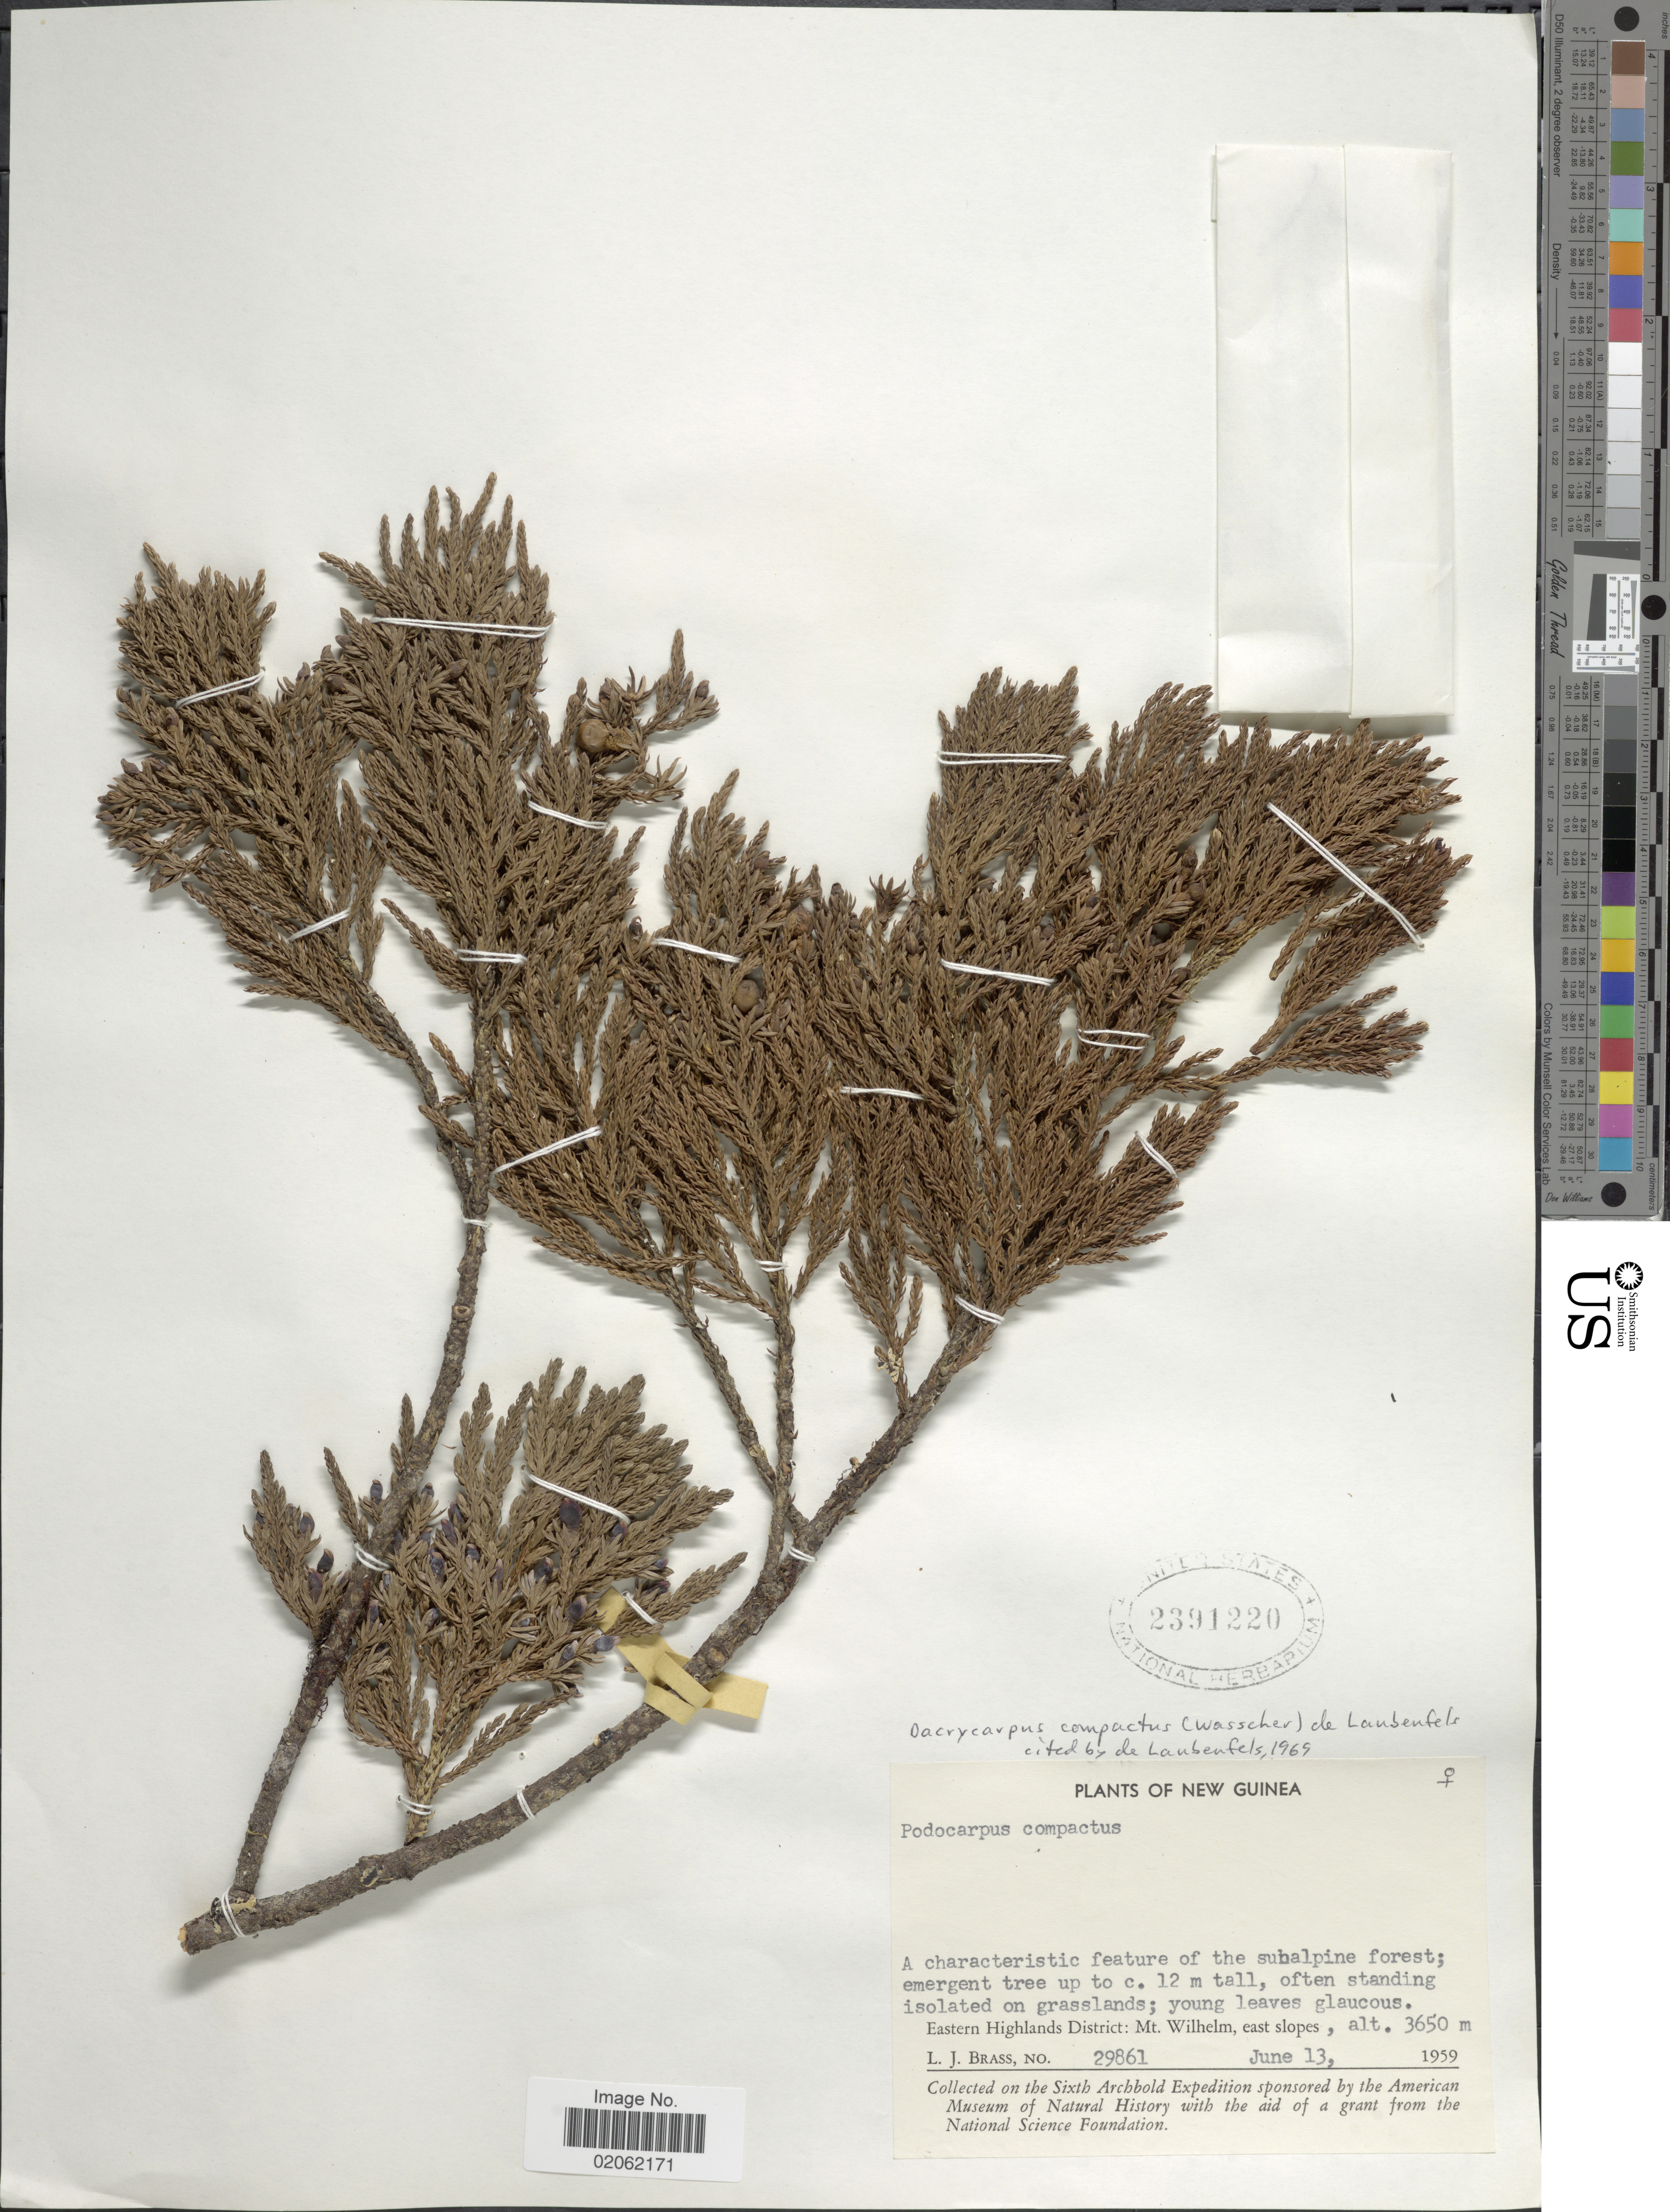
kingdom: Plantae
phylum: Tracheophyta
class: Pinopsida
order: Pinales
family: Podocarpaceae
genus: Dacrycarpus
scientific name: Dacrycarpus compactus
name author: (Wasscher) de Laub.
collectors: L. J. Brass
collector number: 29861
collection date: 1959-06-13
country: Papua New Guinea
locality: New Guinea, Eastern Highlands District: Mt Wilhelm, east slopes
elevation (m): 3650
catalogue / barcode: US 2391220